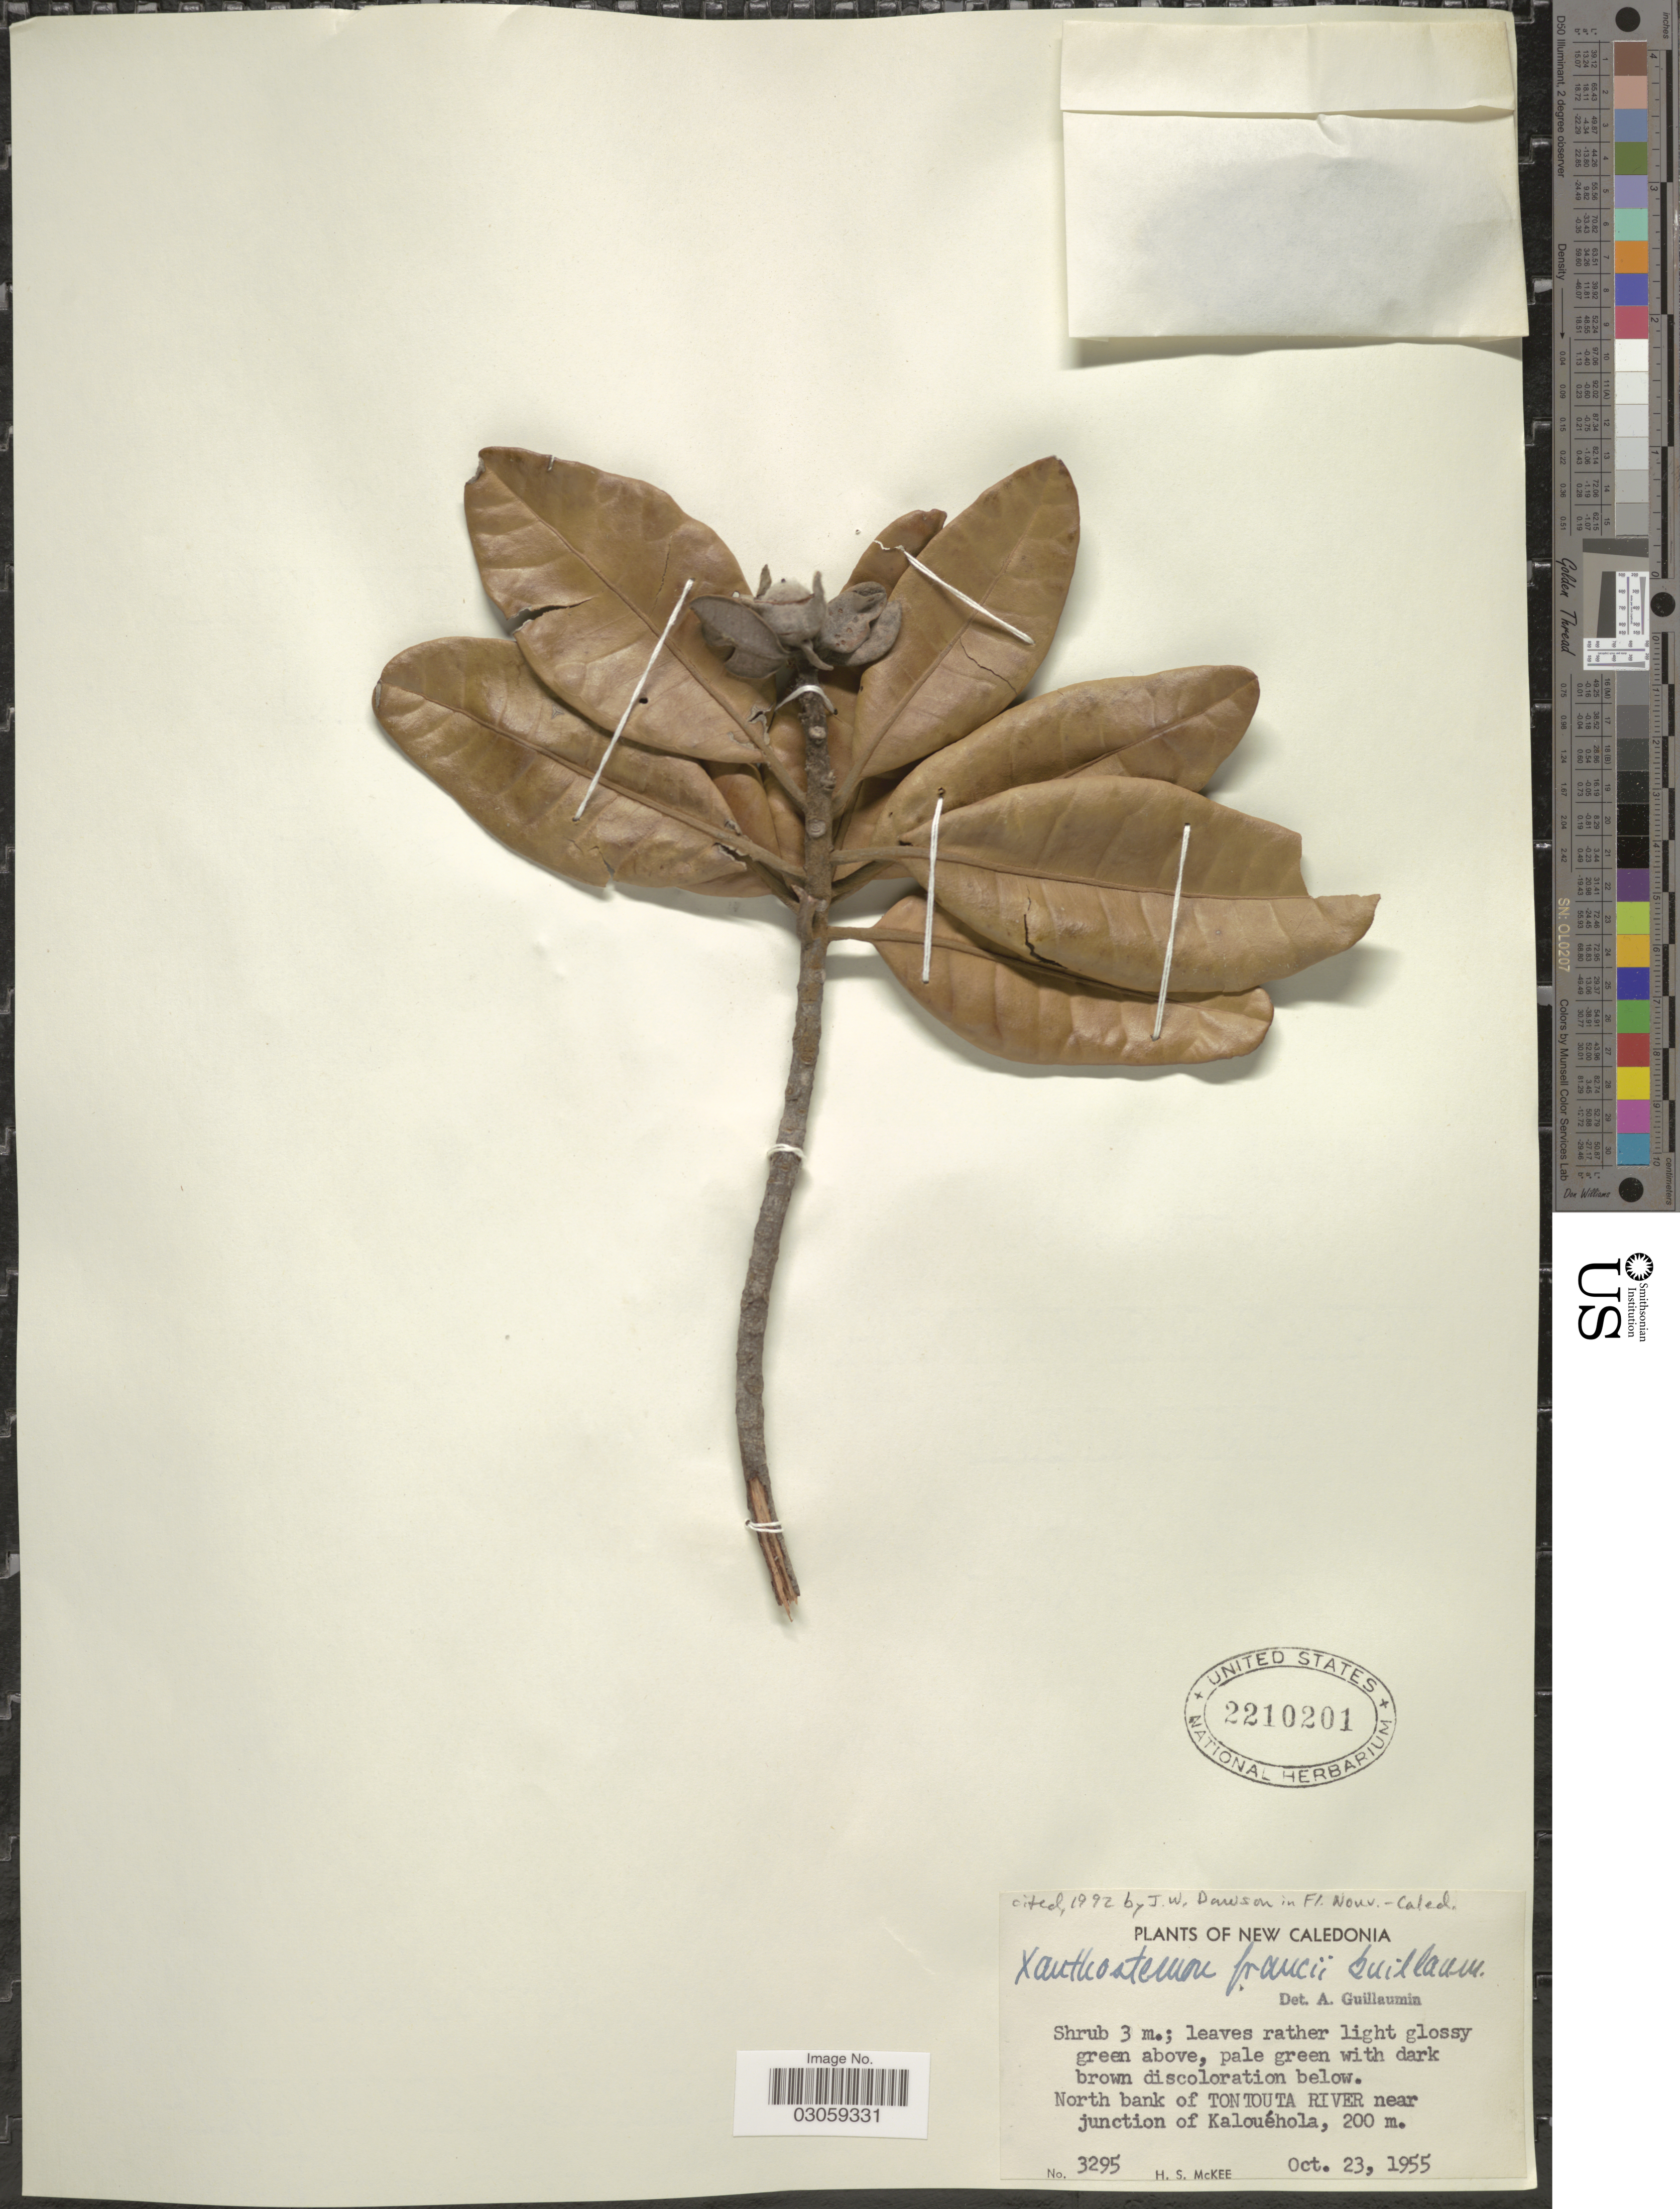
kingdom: Plantae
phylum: Tracheophyta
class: Magnoliopsida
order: Myrtales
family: Myrtaceae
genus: Xanthostemon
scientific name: Xanthostemon francii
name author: Guillaumin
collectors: H. S. McKee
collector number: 3295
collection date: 1955-10-23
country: New Caledonia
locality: North bank of Tontouta River near junction of Kalouéhola.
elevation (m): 200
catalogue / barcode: US 2210201